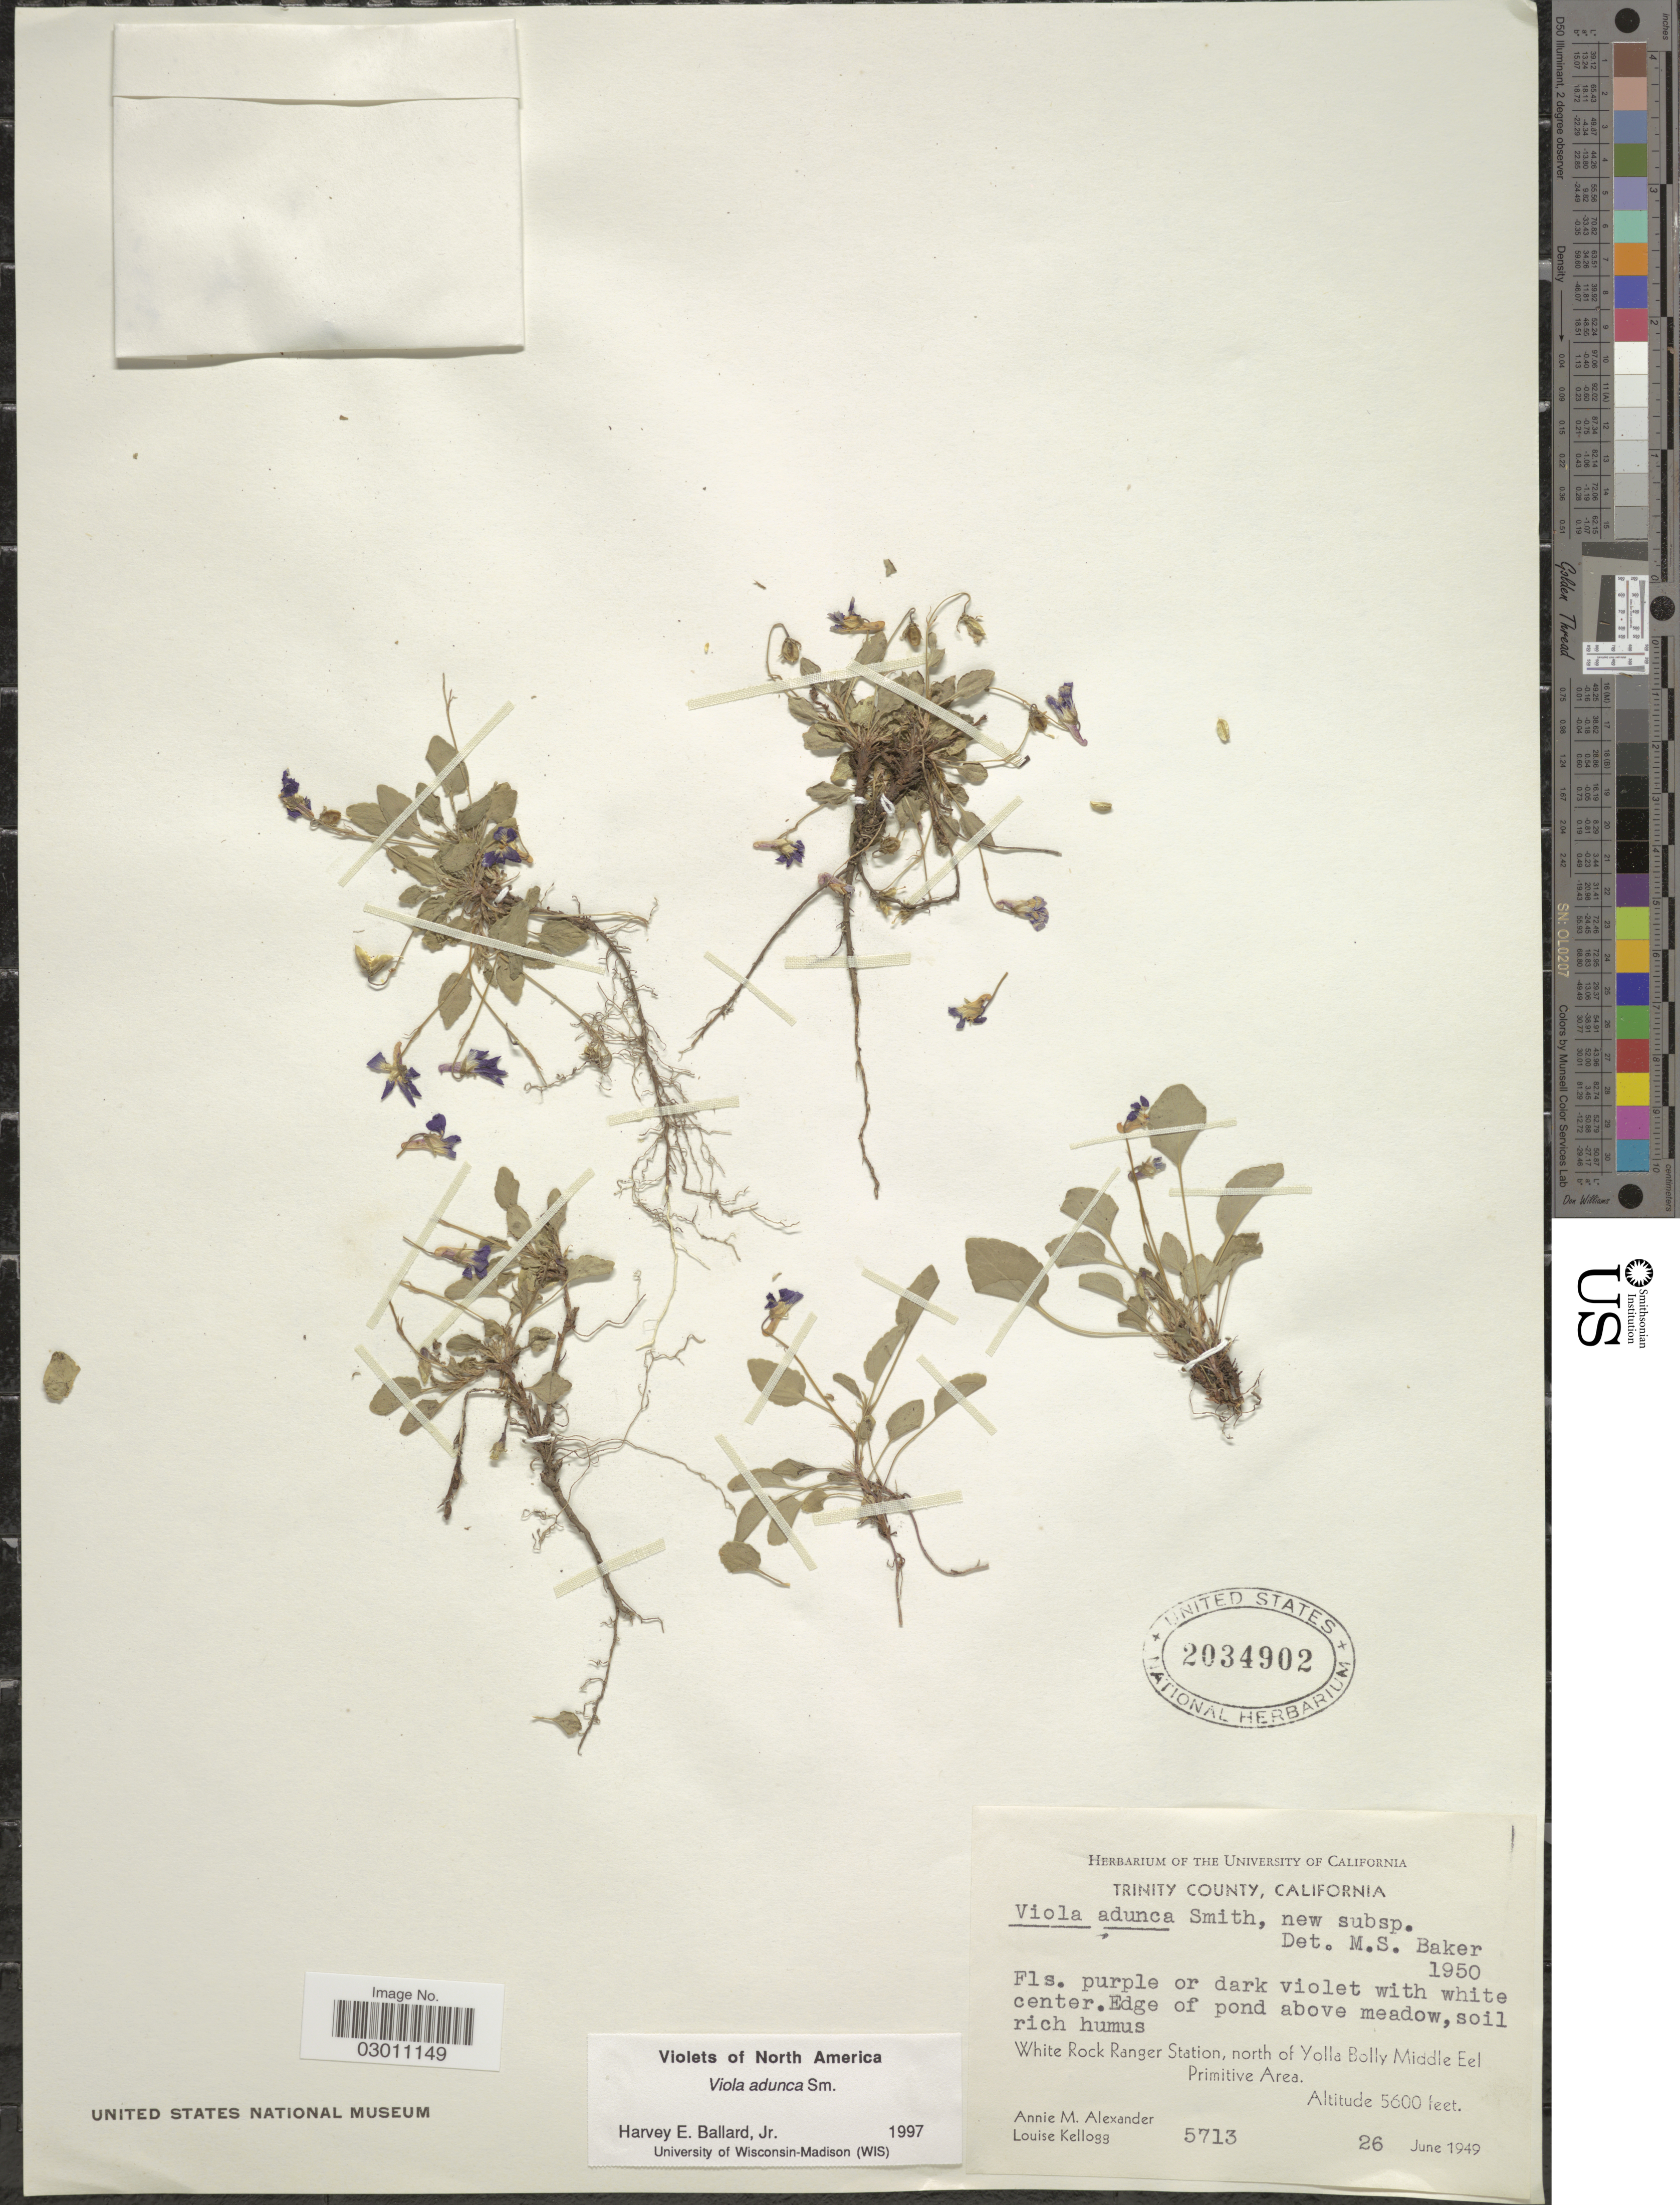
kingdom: Plantae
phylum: Tracheophyta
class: Magnoliopsida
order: Malpighiales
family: Violaceae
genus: Viola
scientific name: Viola adunca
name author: Sm.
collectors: A. M. Alexander & L. Kellogg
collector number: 5713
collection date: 1949-06-26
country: United States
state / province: California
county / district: Trinity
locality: Trinity County. White Rock Ranger Station, north of Yolla Bolly Middle Eel Pimitive Area.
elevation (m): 1707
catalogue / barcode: US 2034902